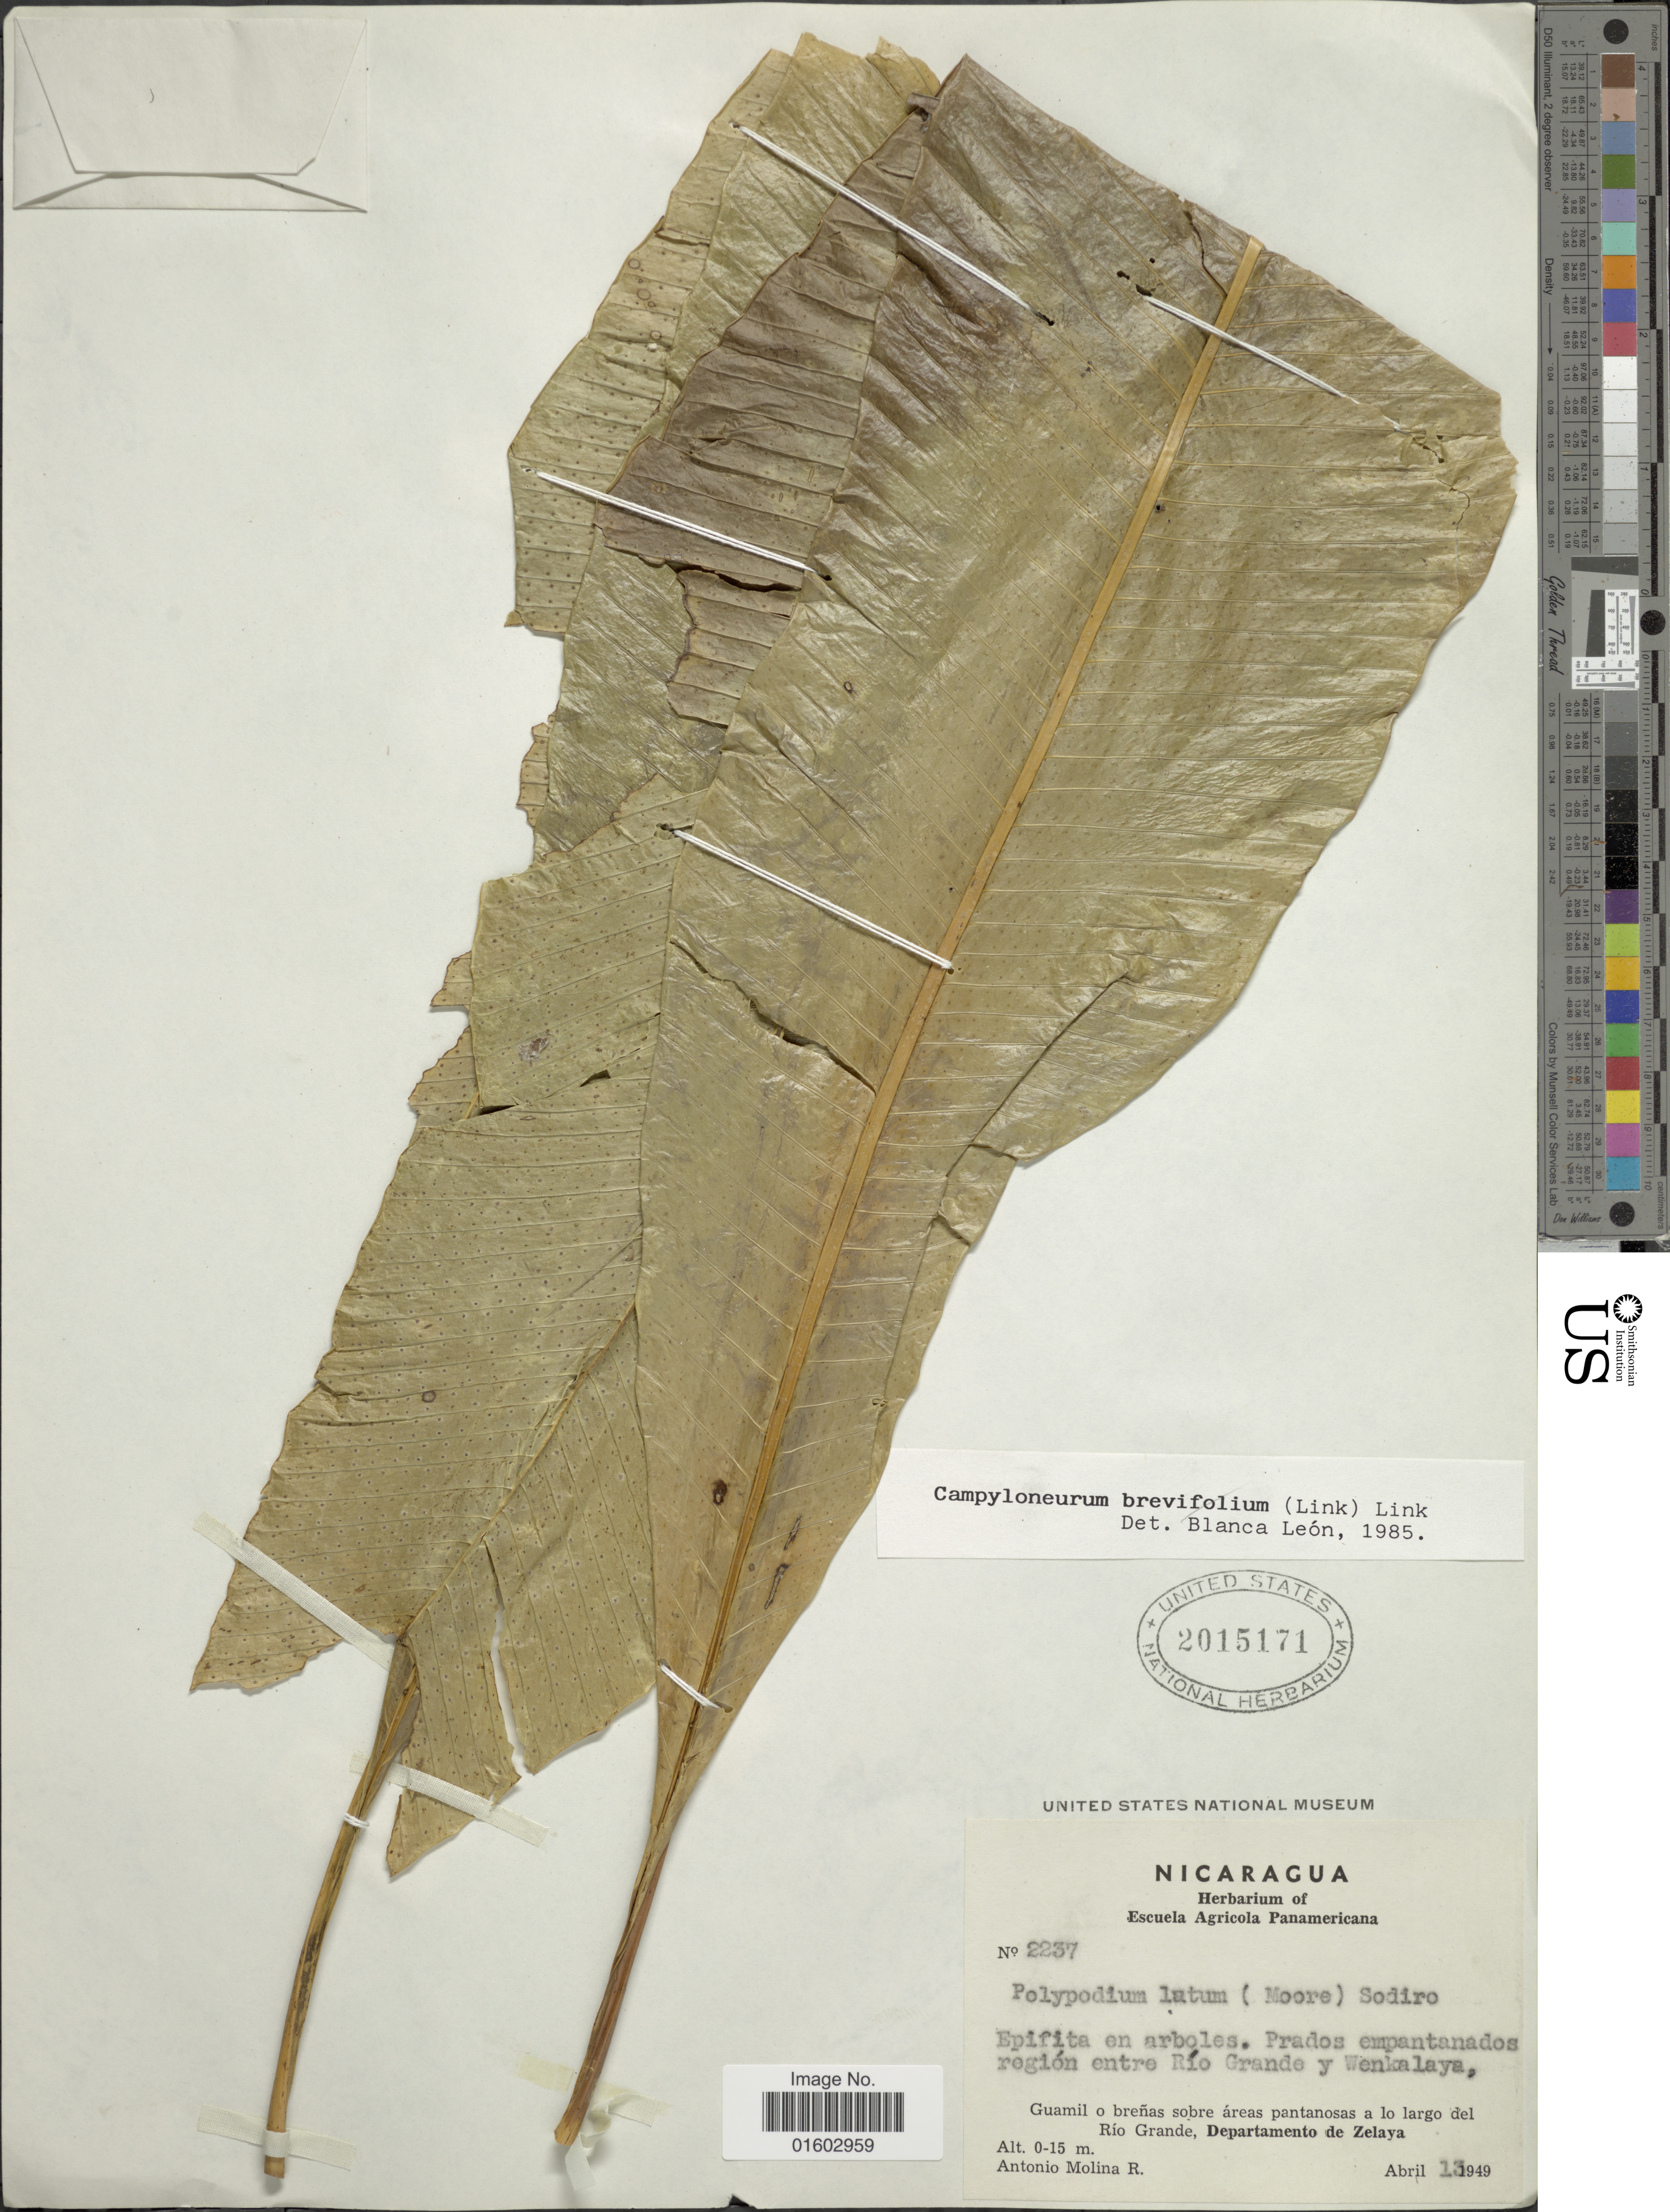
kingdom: Plantae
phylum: Tracheophyta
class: Polypodiopsida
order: Polypodiales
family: Polypodiaceae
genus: Campyloneurum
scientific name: Campyloneurum latum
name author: T. Moore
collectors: A. Molina R.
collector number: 2237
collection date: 1949-04-13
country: Nicaragua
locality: Prados empantanados region entre Rio Grande y Wenkalaya. Guamil o brenas sobre areas pantanosas a lo largo del Rio Grande. Departamento de Zelaya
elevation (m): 0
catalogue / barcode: US 2015171